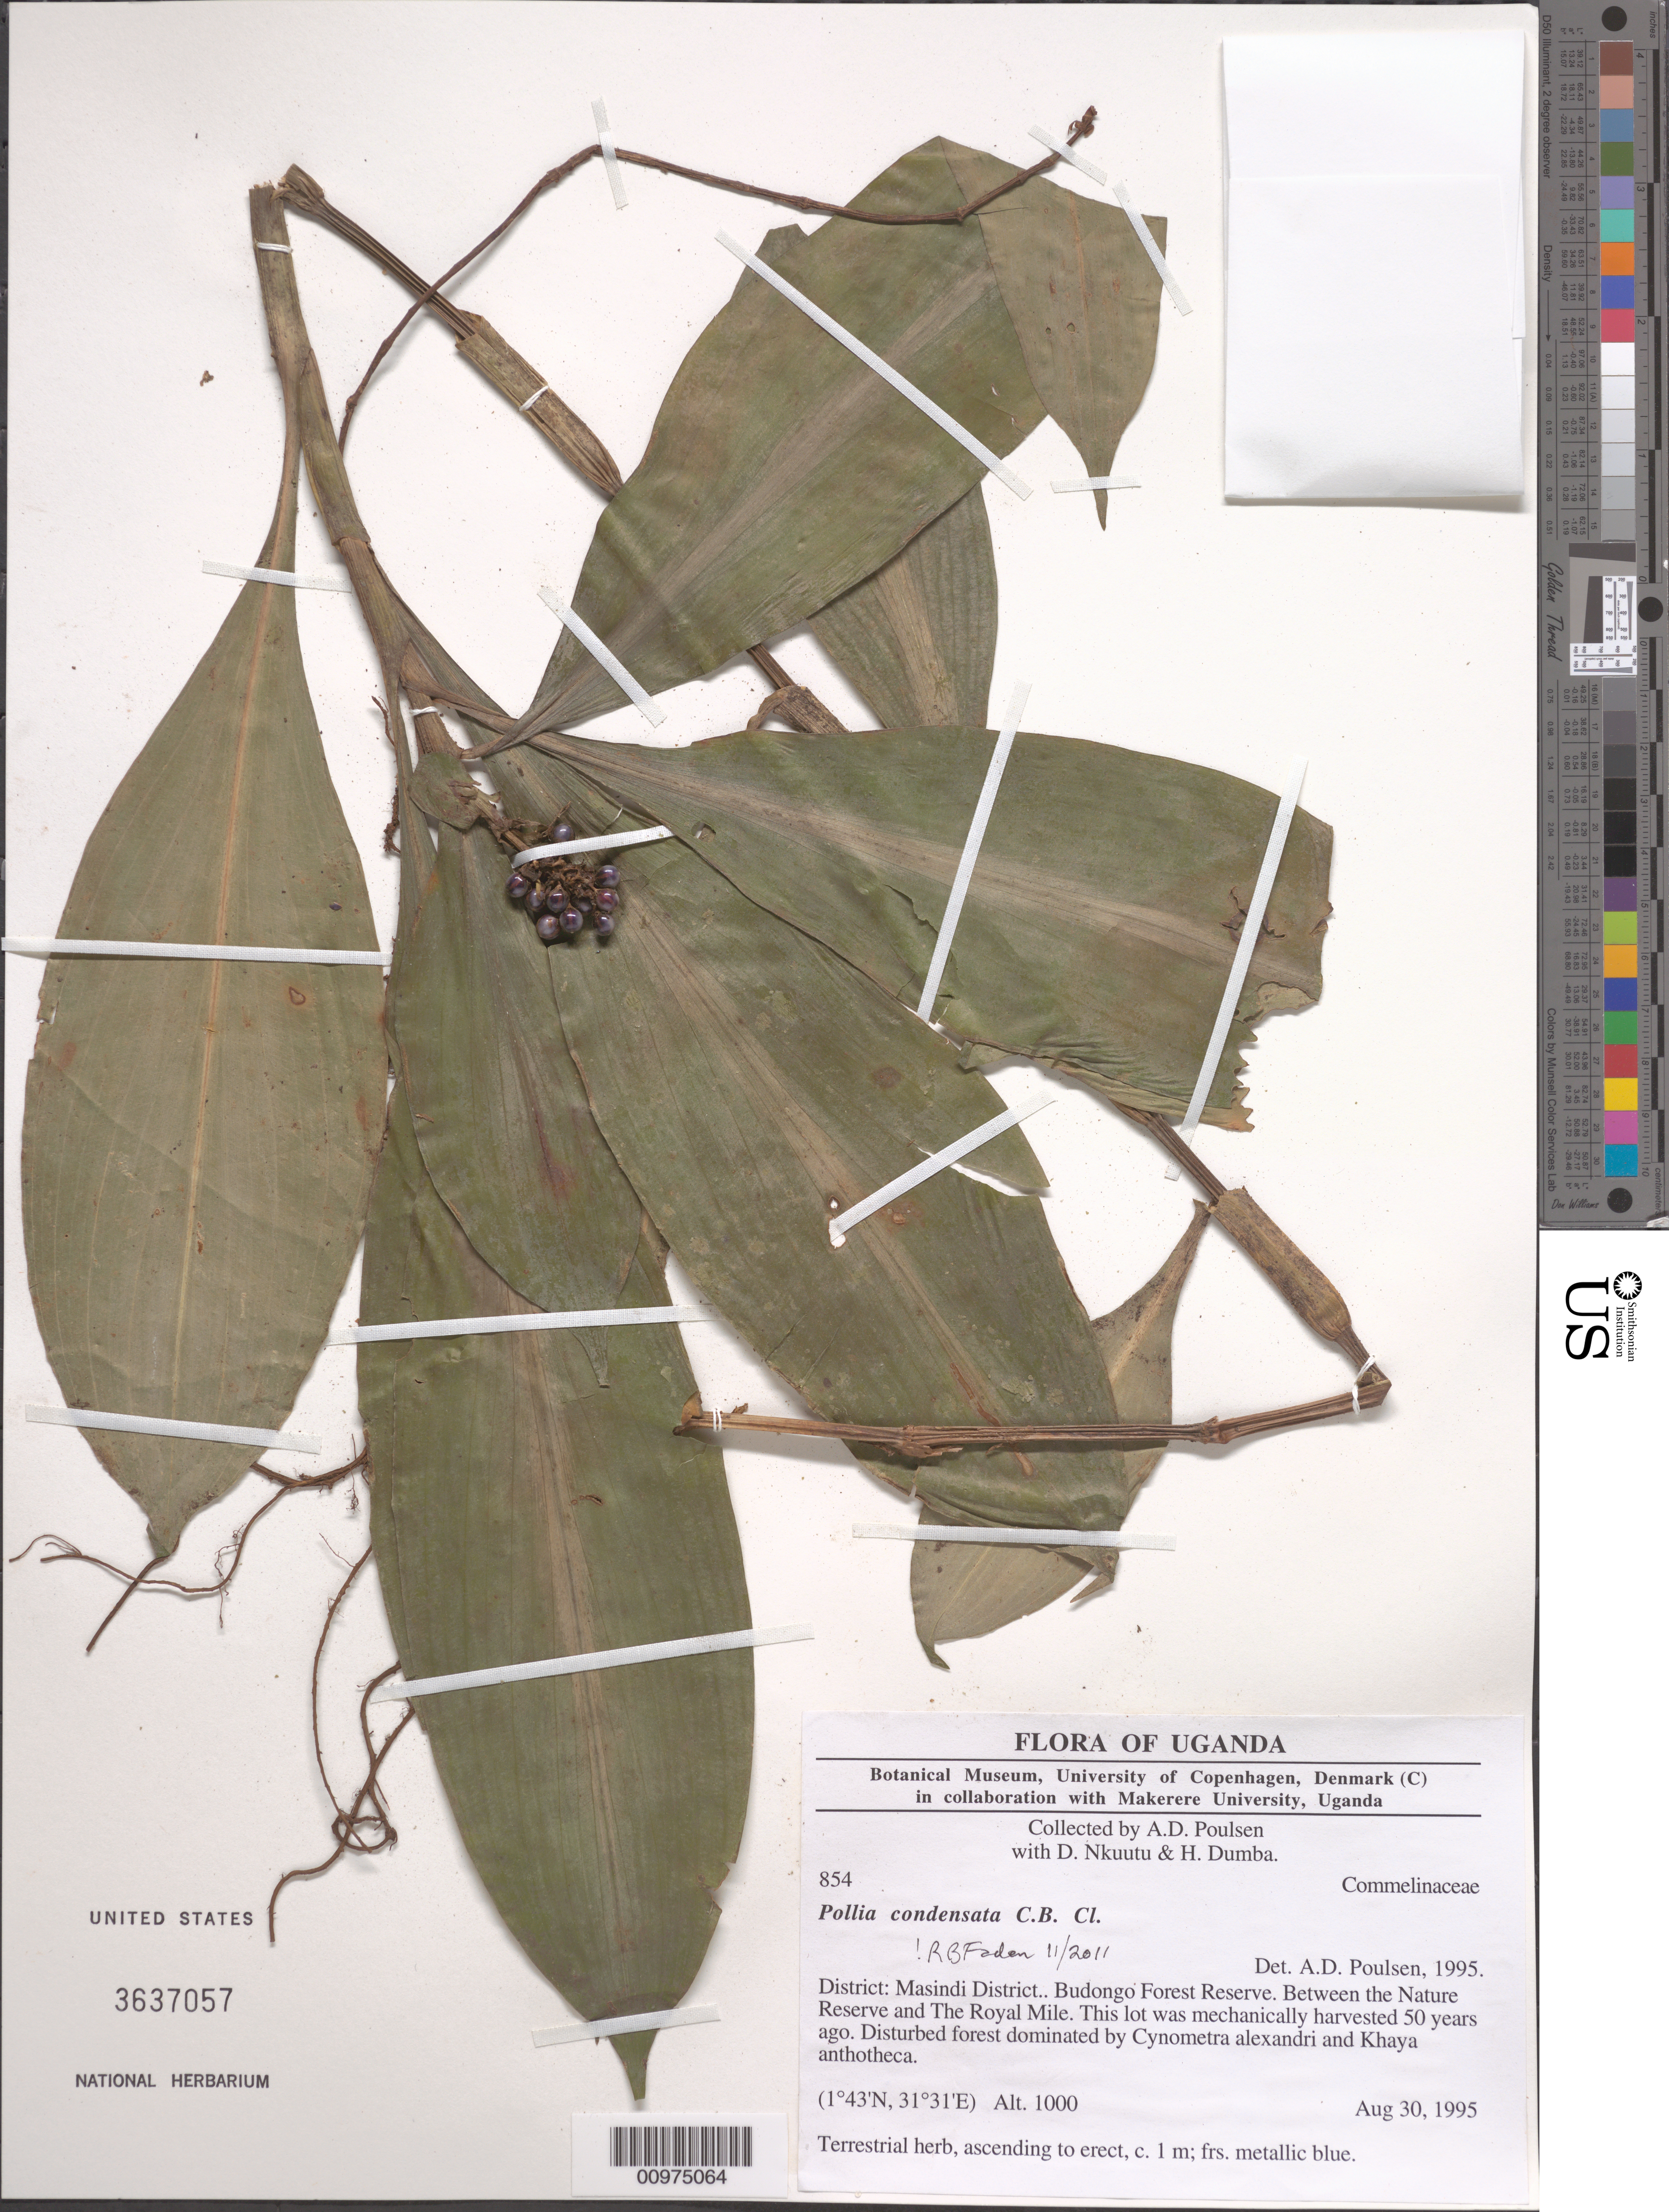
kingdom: Plantae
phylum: Tracheophyta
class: Liliopsida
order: Commelinales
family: Commelinaceae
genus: Pollia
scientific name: Pollia condensata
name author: C.B. Clarke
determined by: Faden, Robert B., (US), Smithsonian Institution - National Museum of Natural History (UNITED STATES)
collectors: A. Poulsen et al.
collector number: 854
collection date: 1995-08-30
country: Uganda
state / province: Western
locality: Budongo Forest Reserve. Between the Nature Reserve and The Royal Mile. This lot was mechanically harvested 50 years ago.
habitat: Disturbed forest dominated by Cynometra alexandri and Khaya anthotheca.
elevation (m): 1000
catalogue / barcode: US 3637057